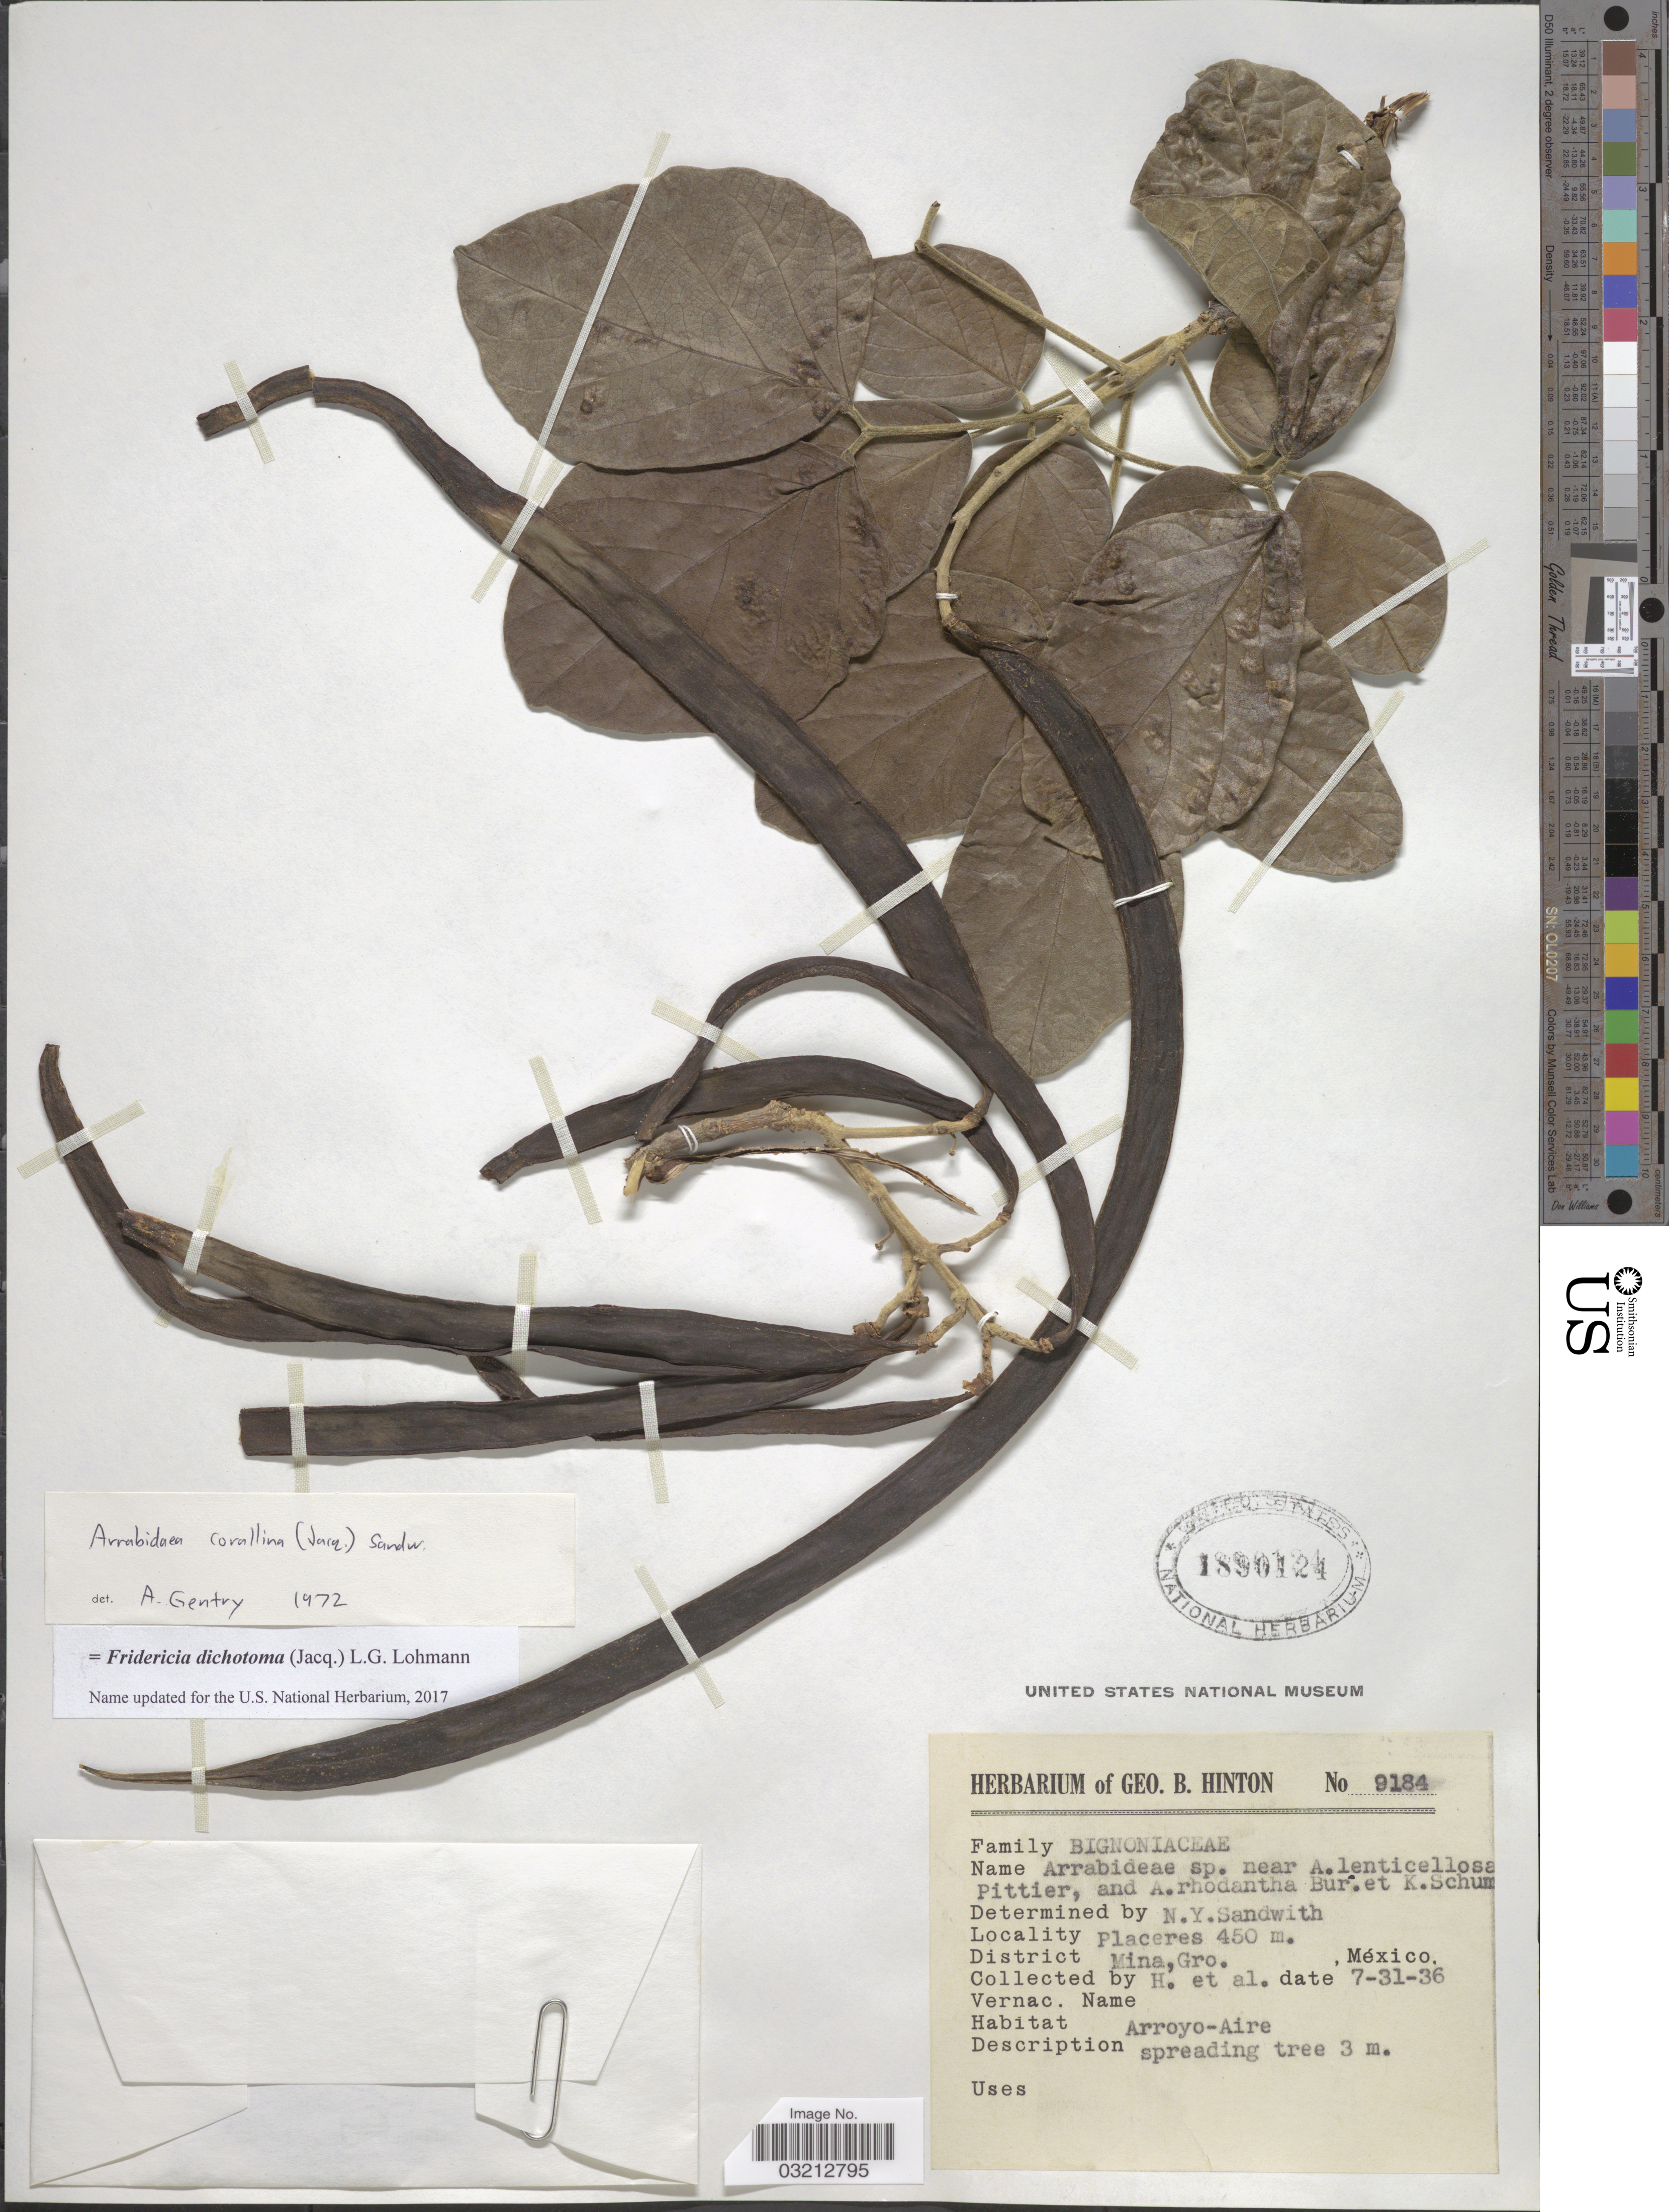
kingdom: Plantae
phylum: Tracheophyta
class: Magnoliopsida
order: Lamiales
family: Bignoniaceae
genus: Fridericia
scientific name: Fridericia dichotoma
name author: (Jacq.) L.G. Lohmann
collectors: G. B. Hinton & et al.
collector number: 9184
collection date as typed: Transcribed d/m/y: 31/7/36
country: Mexico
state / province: Guerrero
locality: Placeres. District Mina, Gro.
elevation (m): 450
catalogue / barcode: US 1890124